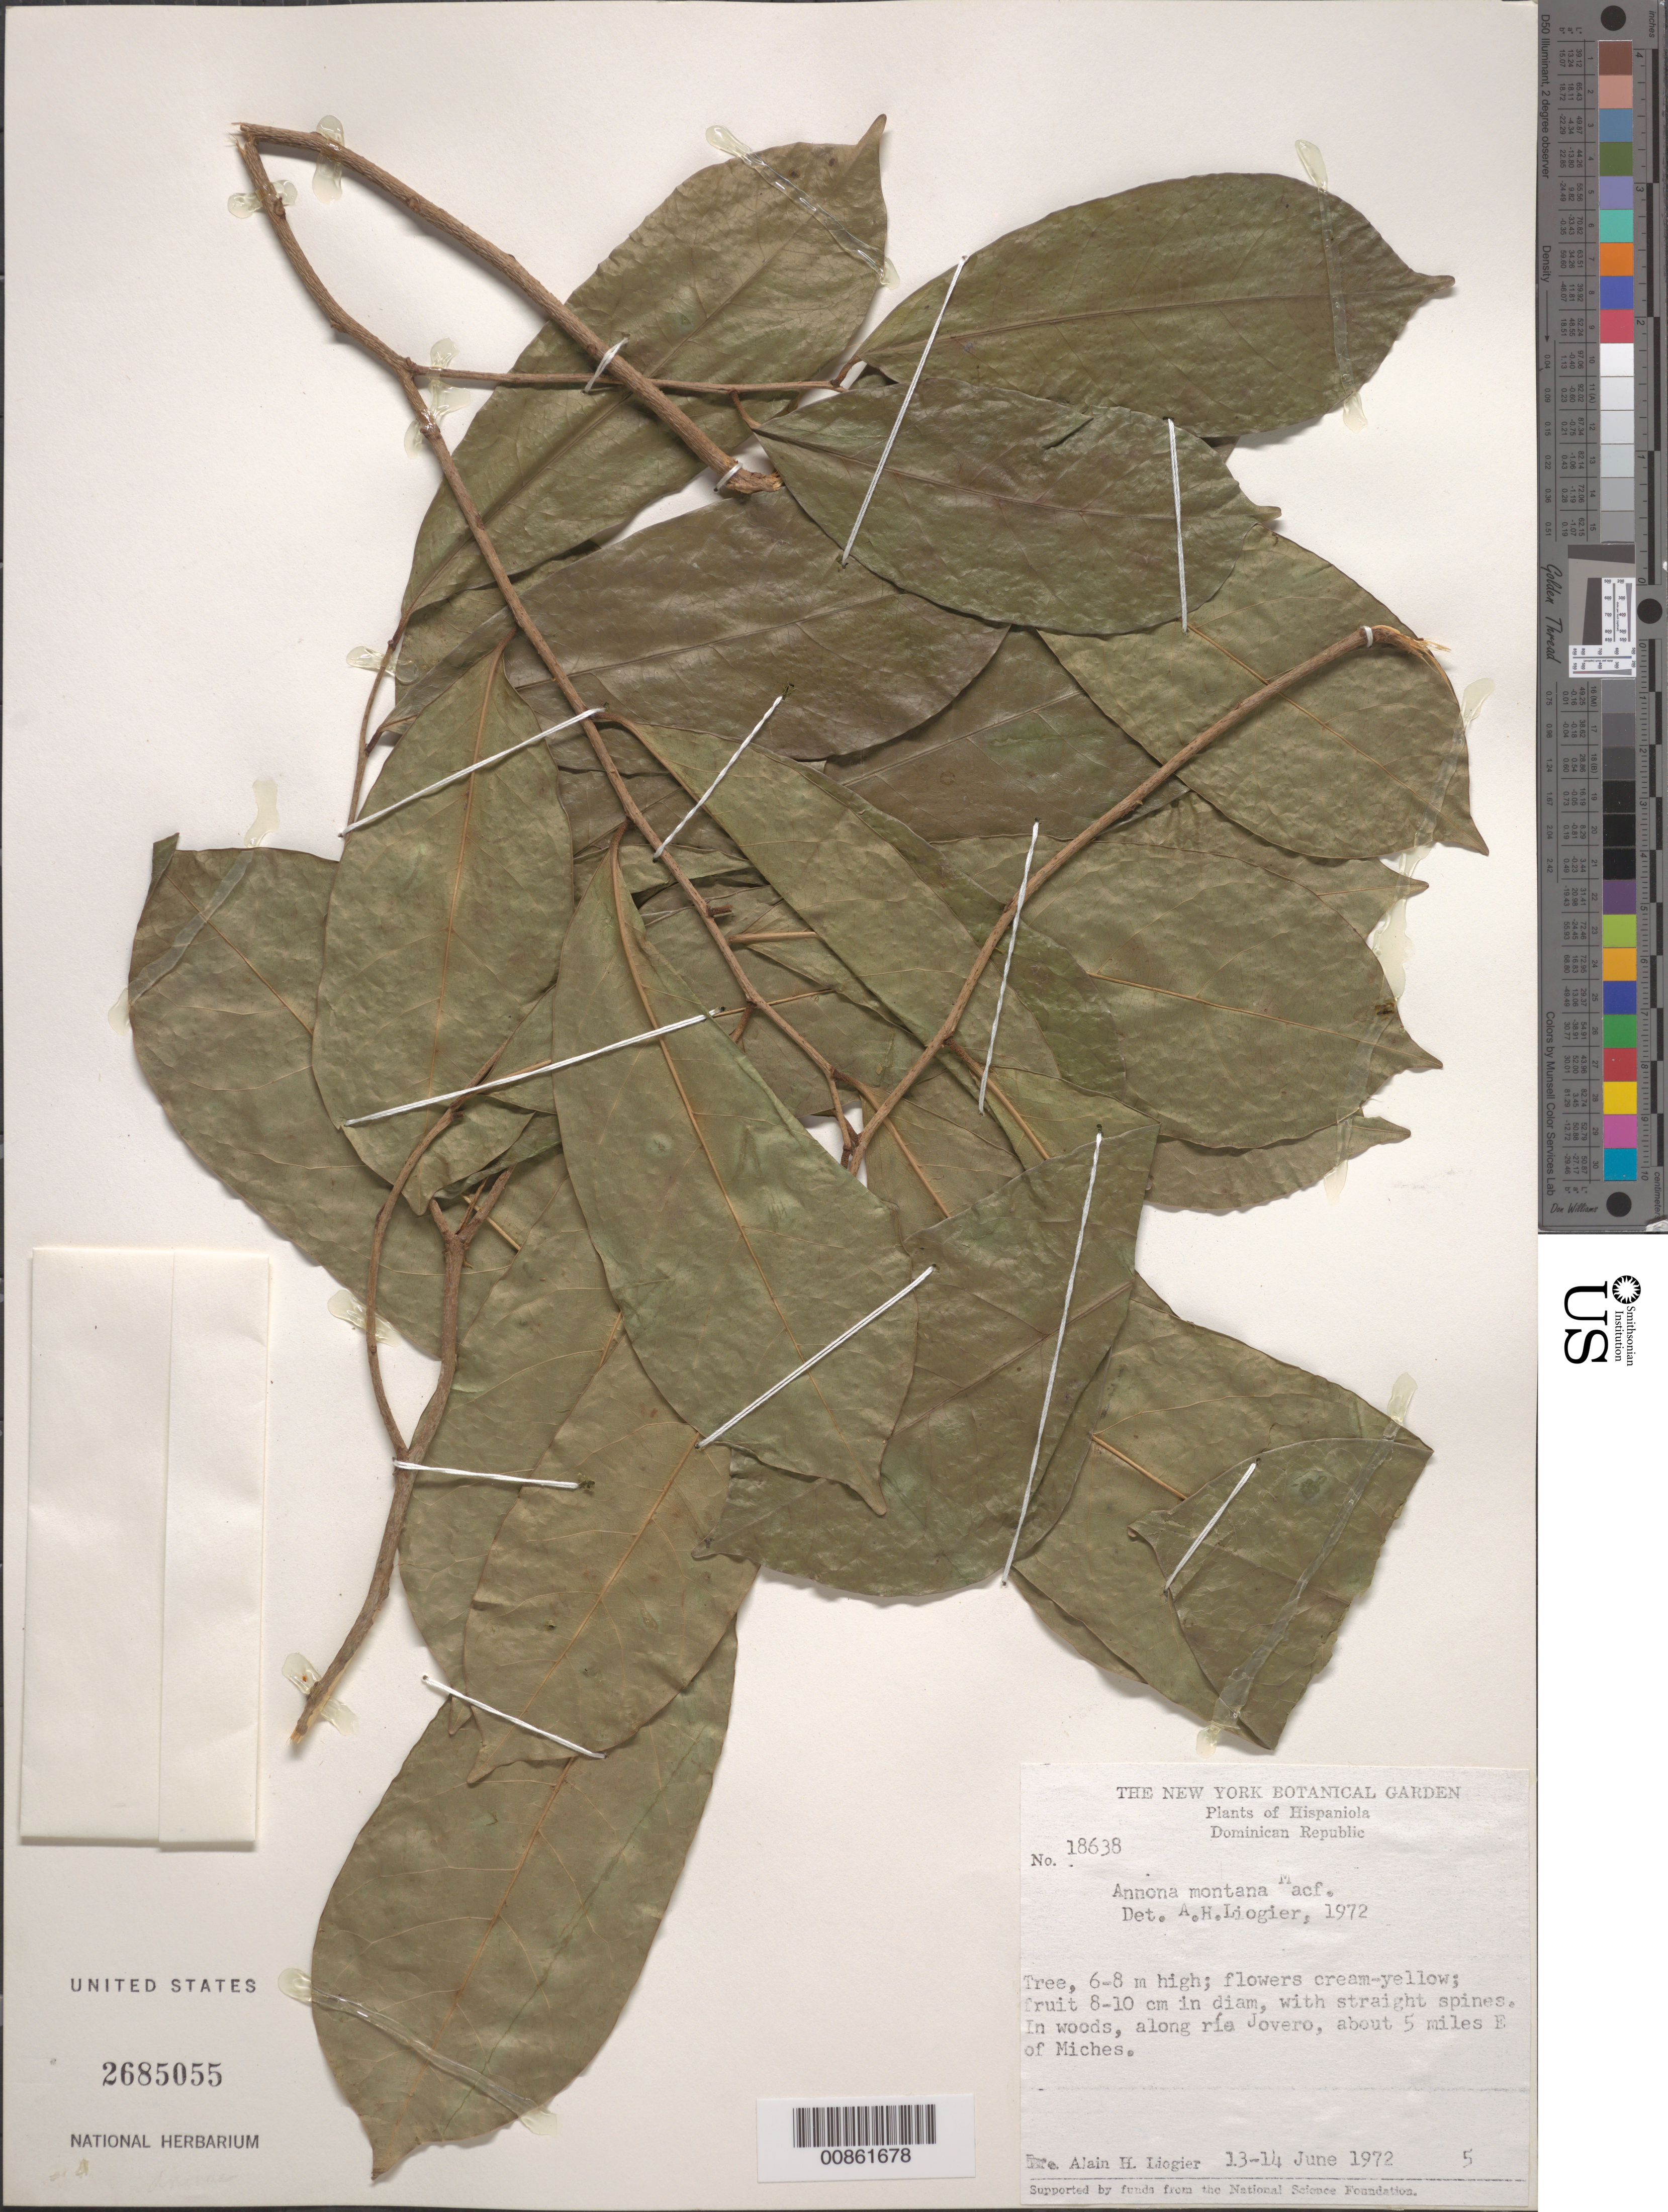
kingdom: Plantae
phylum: Tracheophyta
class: Magnoliopsida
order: Magnoliales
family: Annonaceae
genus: Annona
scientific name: Annona montana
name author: Macfad.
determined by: Liogier, Alain H.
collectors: A. H. Liogier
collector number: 18638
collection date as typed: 13 Jun 1972 to 14 Jun 1972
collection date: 1972-06-13/1972-06-14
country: Dominican Republic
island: Hispaniola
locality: Along Río Jovero, about 5 miles E of Miches.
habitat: In woods, along river.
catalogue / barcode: US 2685055